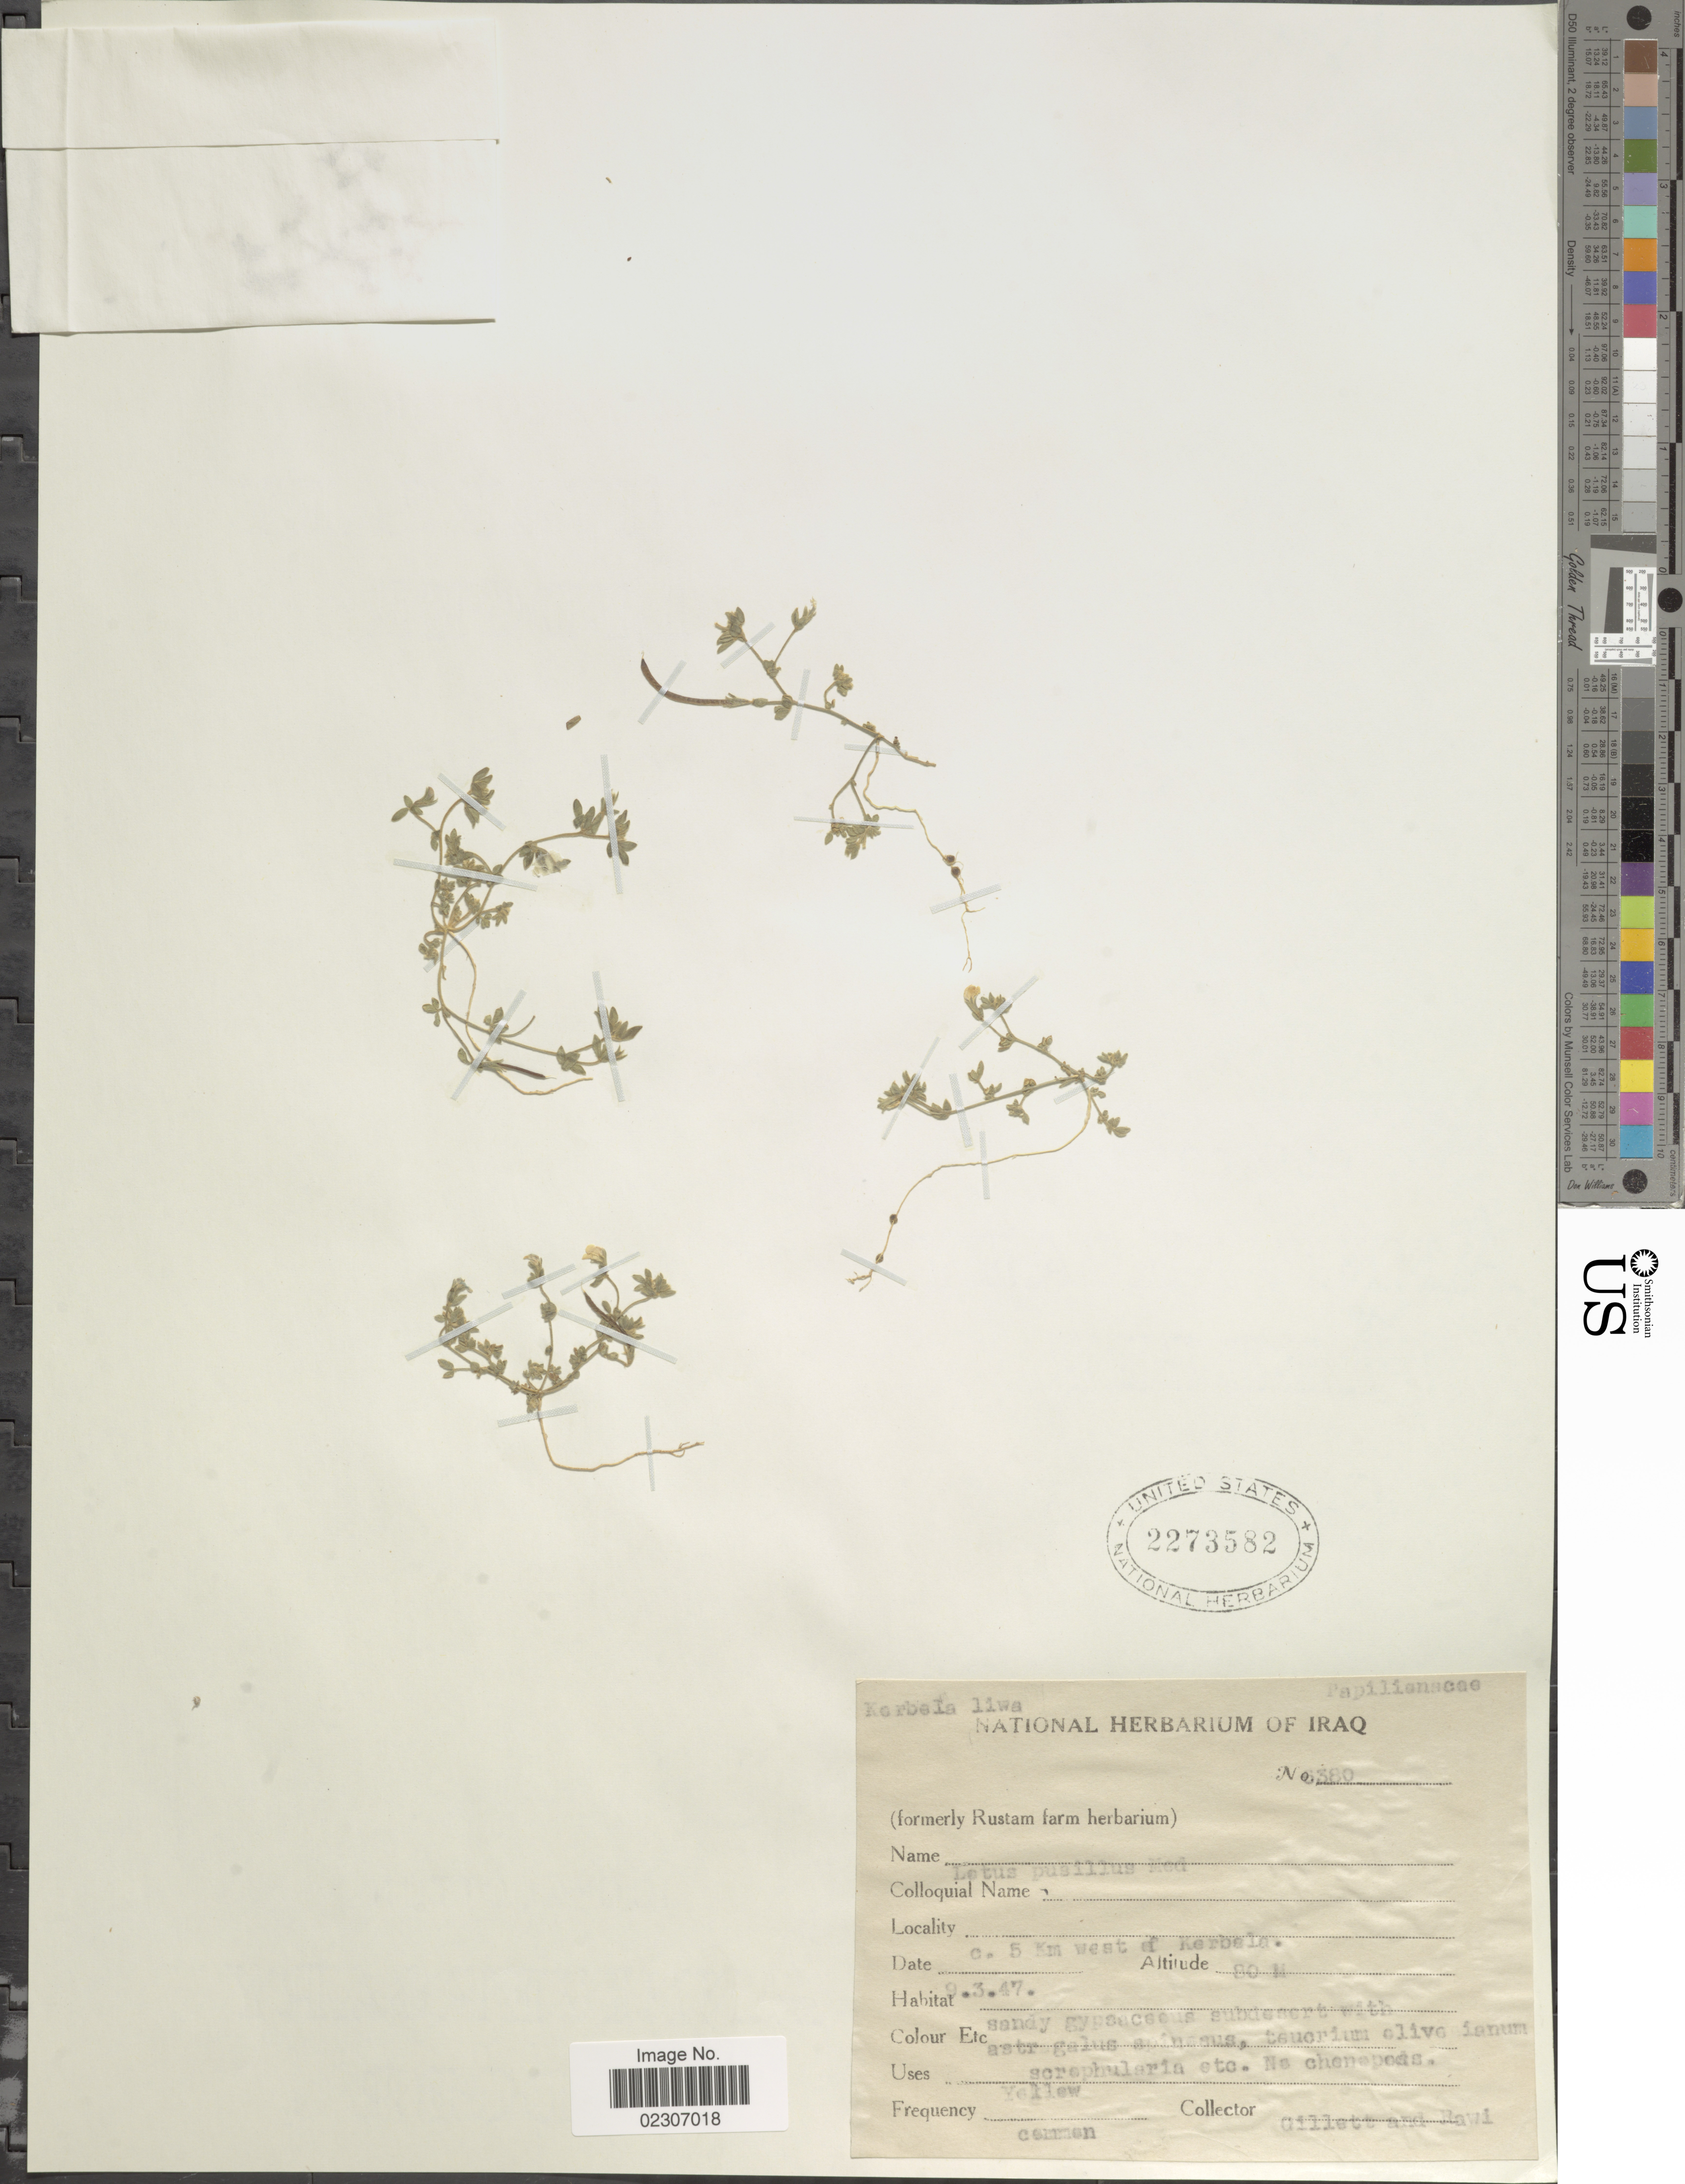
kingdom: Plantae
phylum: Tracheophyta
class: Magnoliopsida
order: Fabales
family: Fabaceae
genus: Lotus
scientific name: Lotus pusillus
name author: Viv.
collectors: Gillett, -- & -. Rawi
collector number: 6380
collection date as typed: Transcribed d/m/y: 9/3/47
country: Iraq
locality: C. 5 Km west of Kerbela, Kerbela liwa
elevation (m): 80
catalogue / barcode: US 2273582